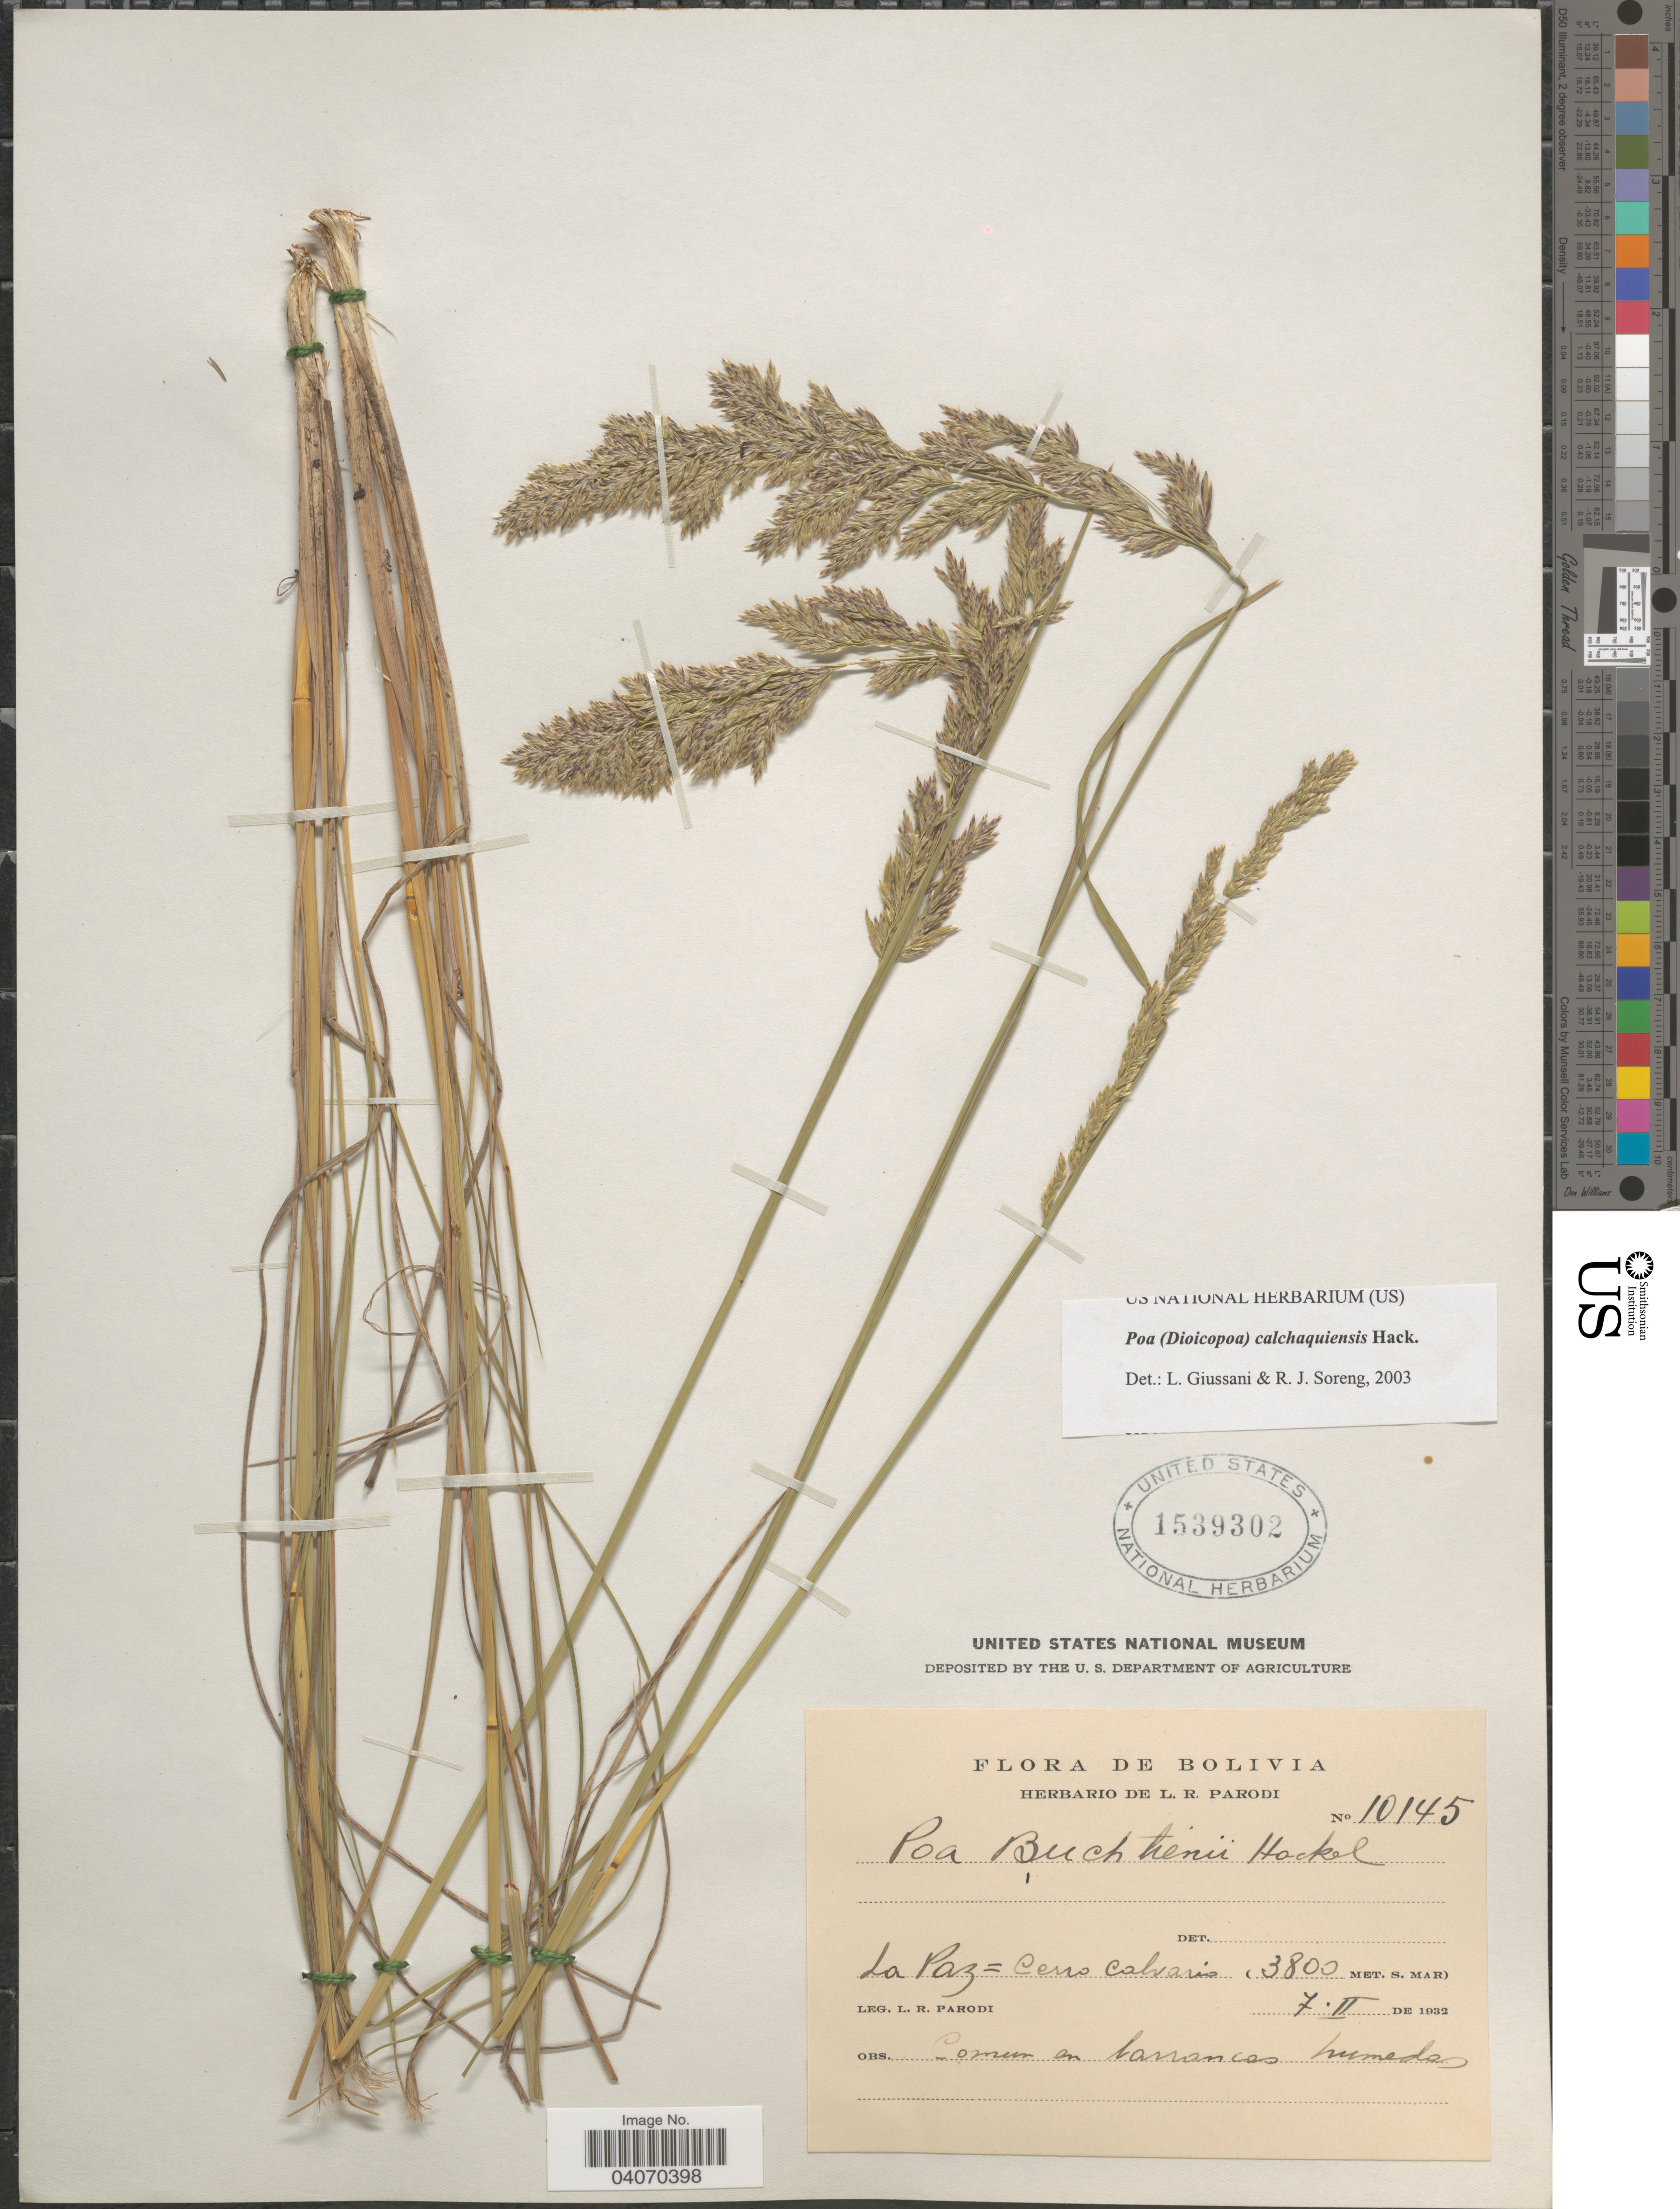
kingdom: Plantae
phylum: Tracheophyta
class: Liliopsida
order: Poales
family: Poaceae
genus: Poa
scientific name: Poa calchaquiensis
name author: Hack.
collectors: L. R. Parodi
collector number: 10145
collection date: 1932-02-07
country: Bolivia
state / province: La Paz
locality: Cerro Calvario.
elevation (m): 3800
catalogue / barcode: US 1539302